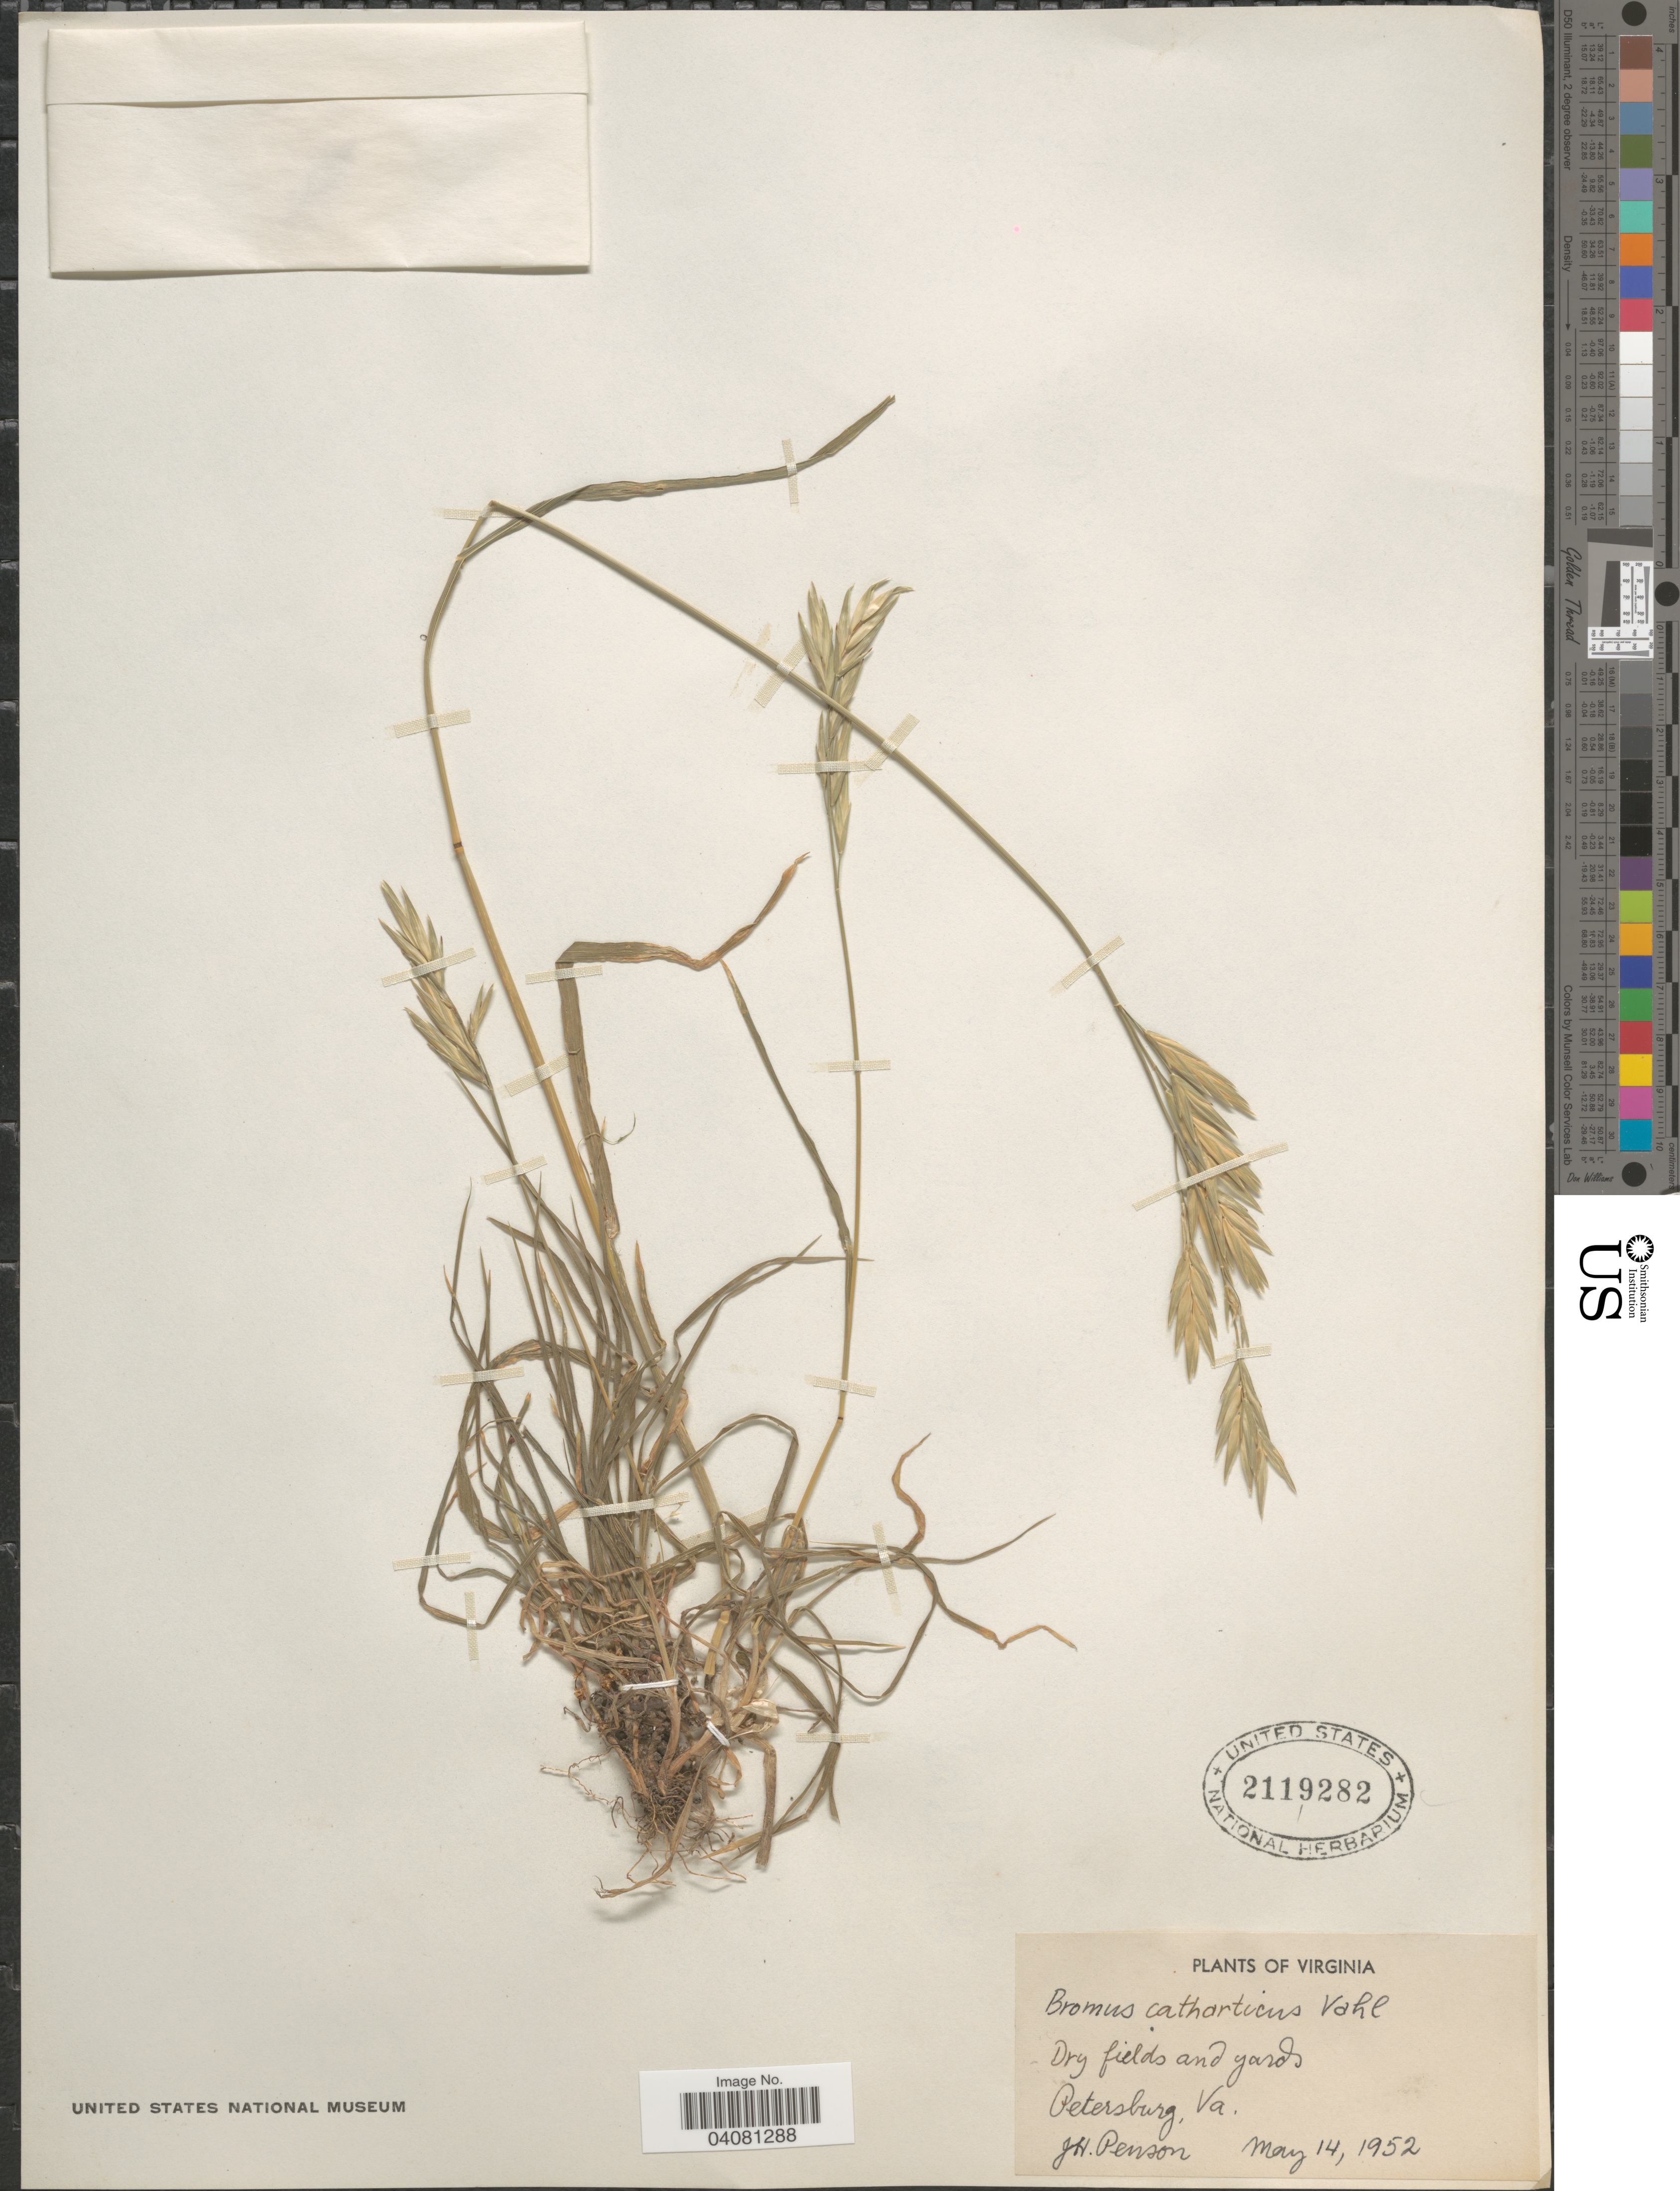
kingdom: Plantae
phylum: Tracheophyta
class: Liliopsida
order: Poales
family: Poaceae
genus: Bromus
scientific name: Bromus catharticus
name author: Vahl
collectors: J. Penson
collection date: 1952-05-14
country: United States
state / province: Virginia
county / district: City of Petersburg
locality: Petersburg.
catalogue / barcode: US 2119282